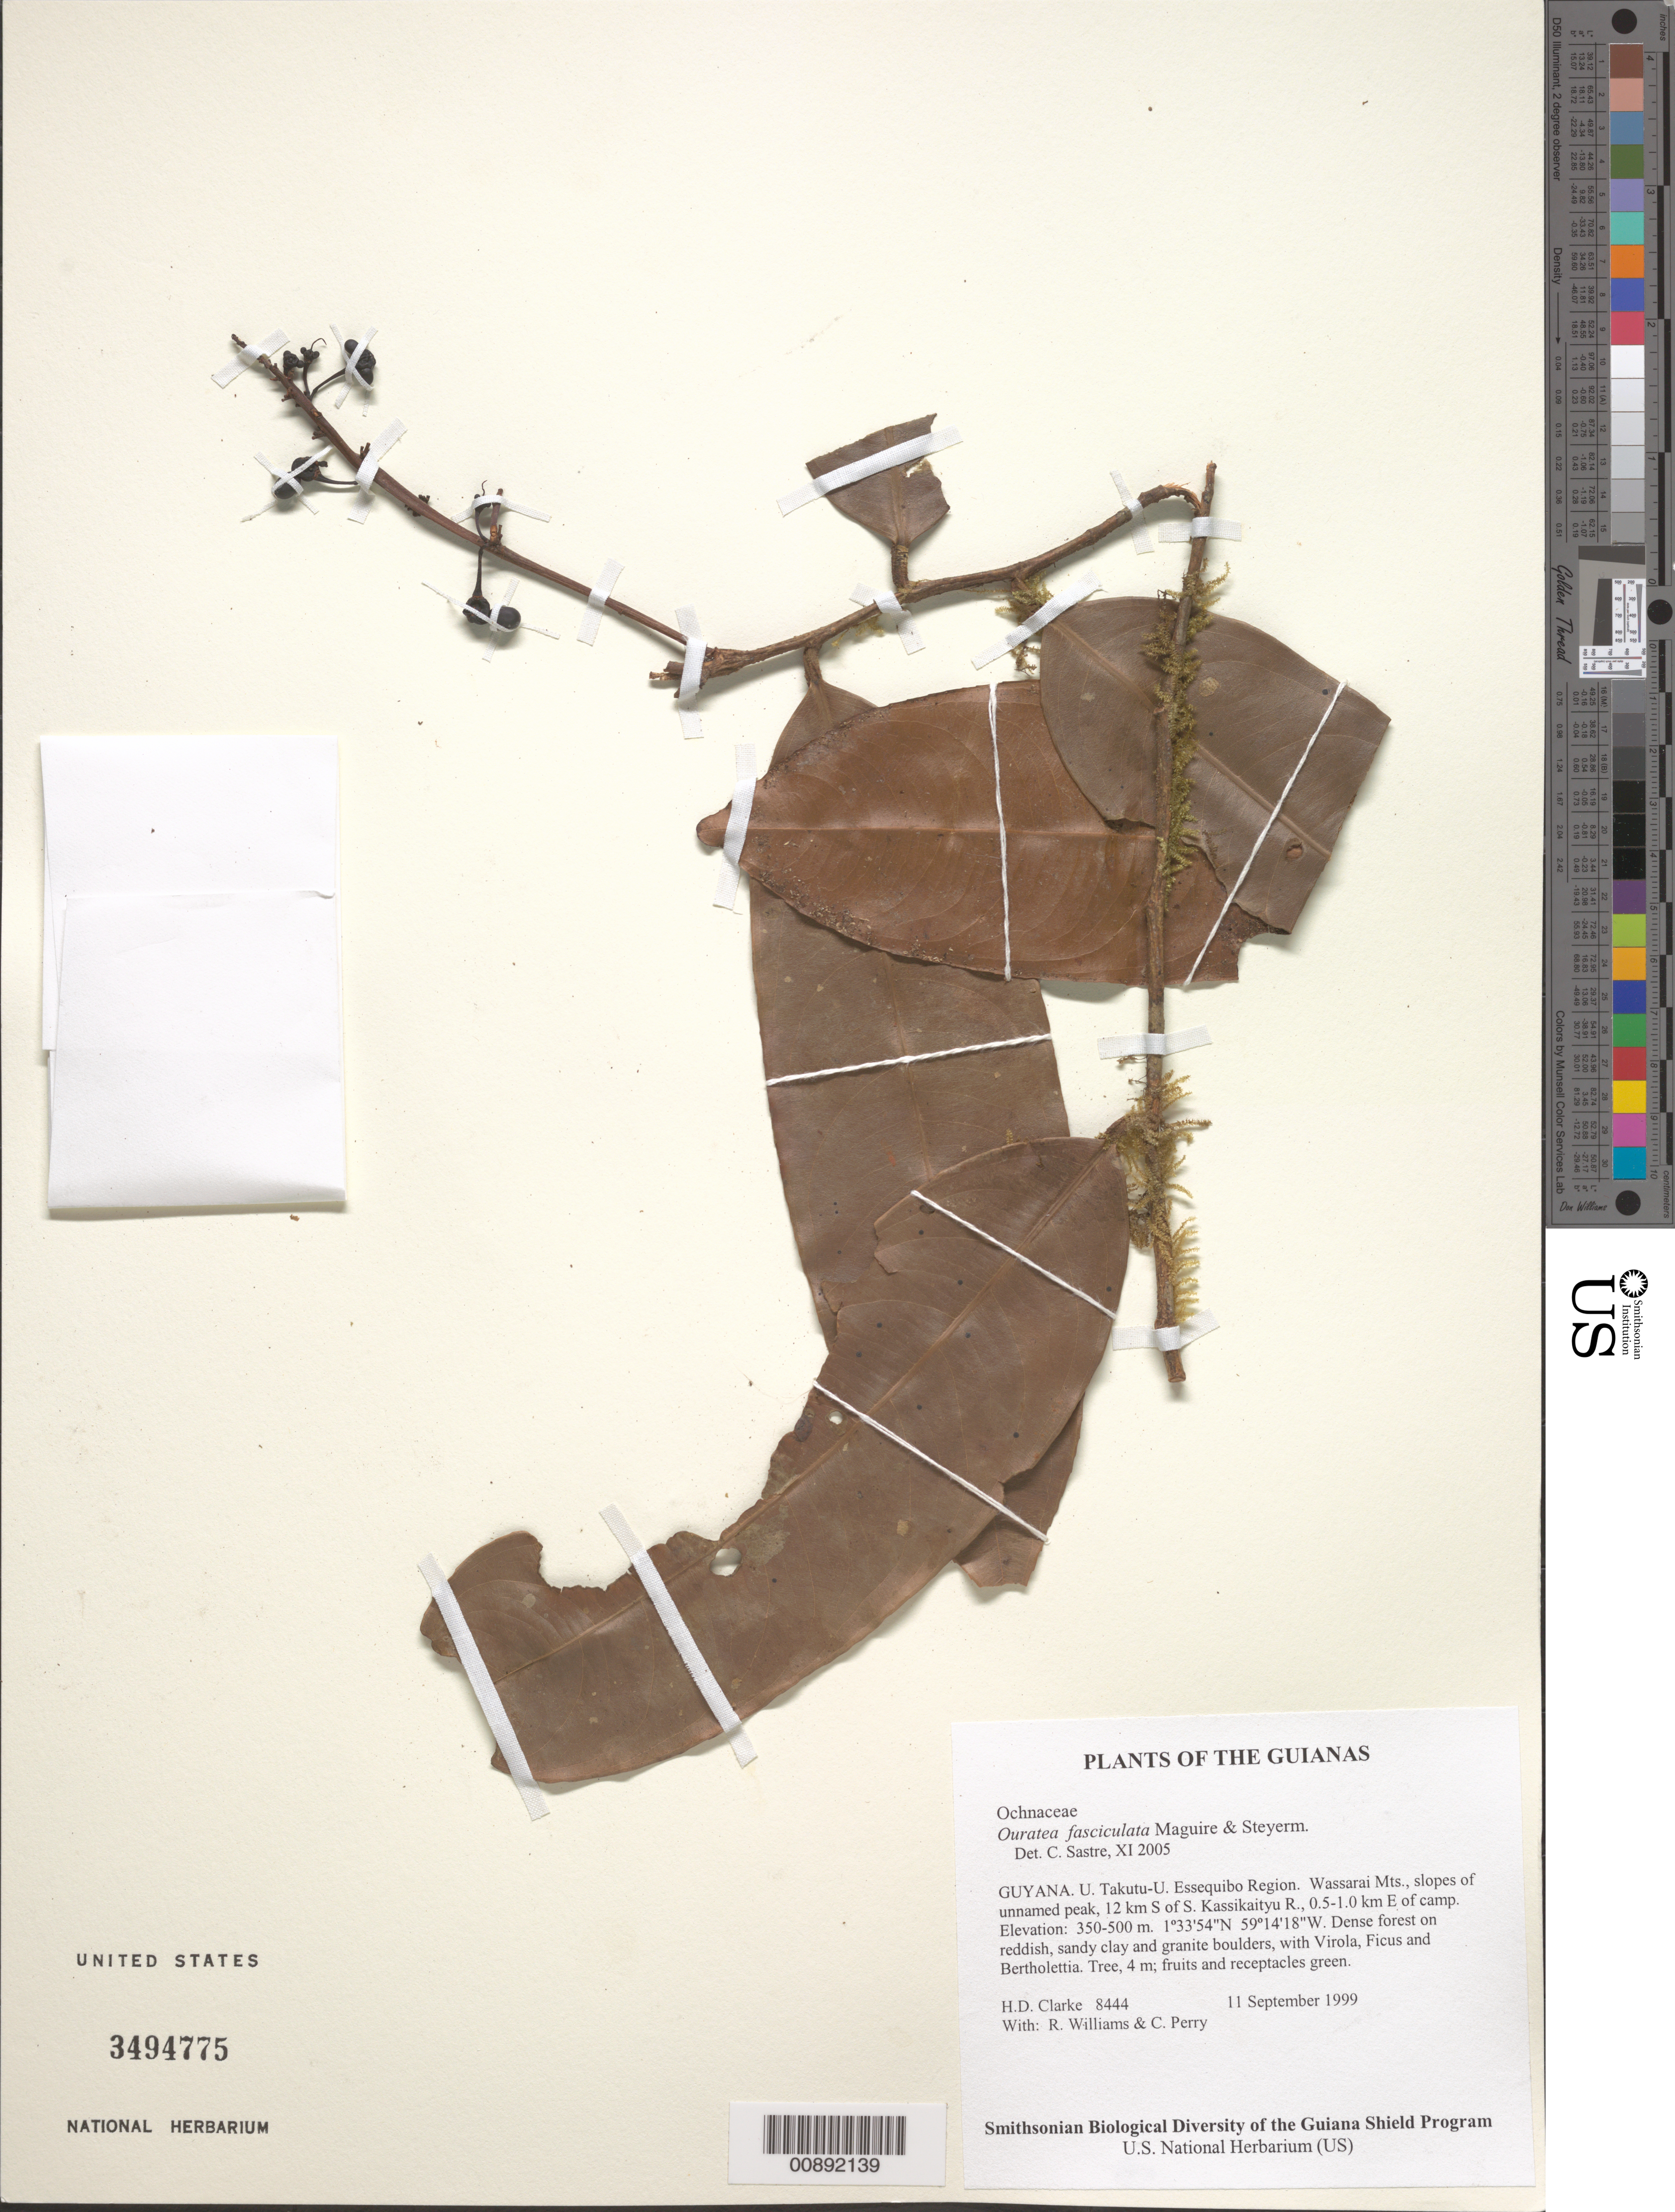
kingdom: Plantae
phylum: Tracheophyta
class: Magnoliopsida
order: Malpighiales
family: Ochnaceae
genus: Ouratea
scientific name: Ouratea fasciculata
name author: Maguire & Steyerm.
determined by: Sastre, C. H. L.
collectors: H. D. Clarke, R. Williams & C. Perry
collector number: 8444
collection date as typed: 11 September 1999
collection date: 1999-09-11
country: Guyana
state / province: U. Takutu-U. Essequibo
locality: Wassarai Mts., slopes of unnamed peak, 12 km S of S. Kassikaityu R., 0.5-1.0 km E of camp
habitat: Dense forest on reddish, sandy clay and granite boulders, with Virola, Ficus and Bertholettia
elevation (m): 350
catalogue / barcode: US 3494775